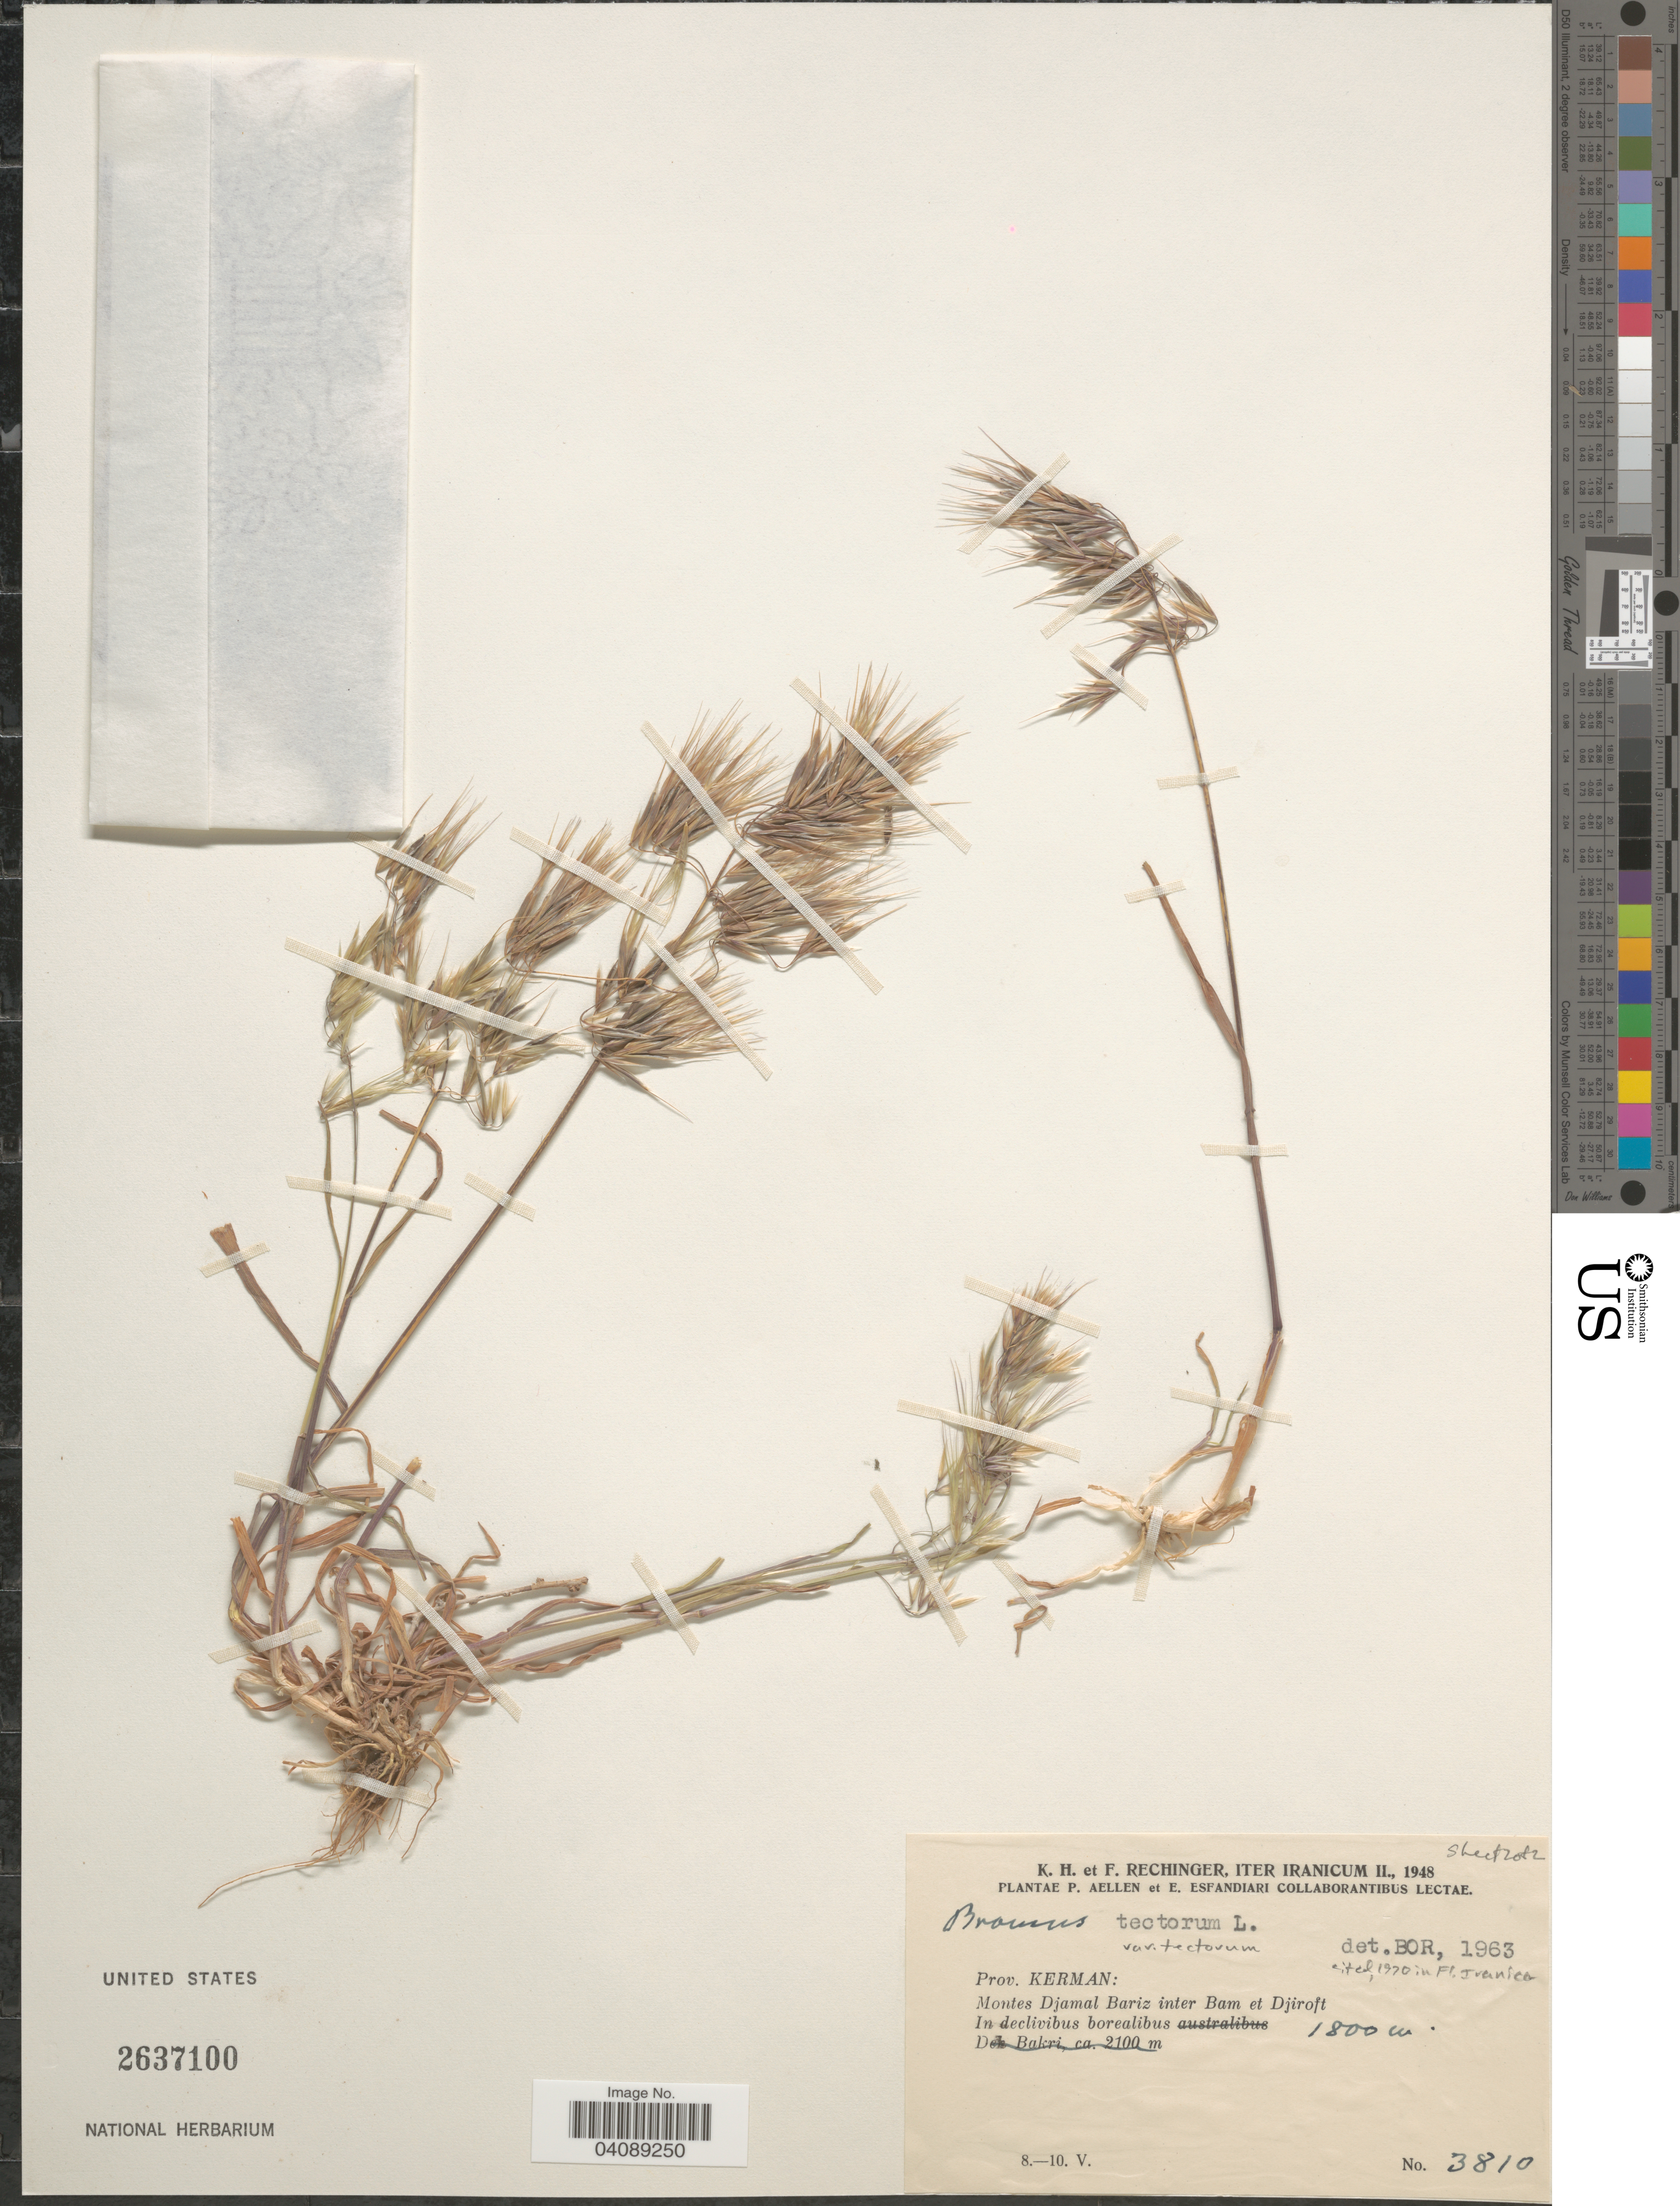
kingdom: Plantae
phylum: Tracheophyta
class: Liliopsida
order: Poales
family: Poaceae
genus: Bromus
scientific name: Bromus tectorum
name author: L.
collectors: K. H. Rechinger & F. Rechinger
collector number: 3810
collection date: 1948-05-08/1948-05-10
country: Iran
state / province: Kerman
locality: Iter Iranicum II., 1948. Prov. Kerman: Montes Djamal Bariz inter Bam et Djiroft. In declivibus borealibus.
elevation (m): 1800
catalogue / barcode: US 2637100